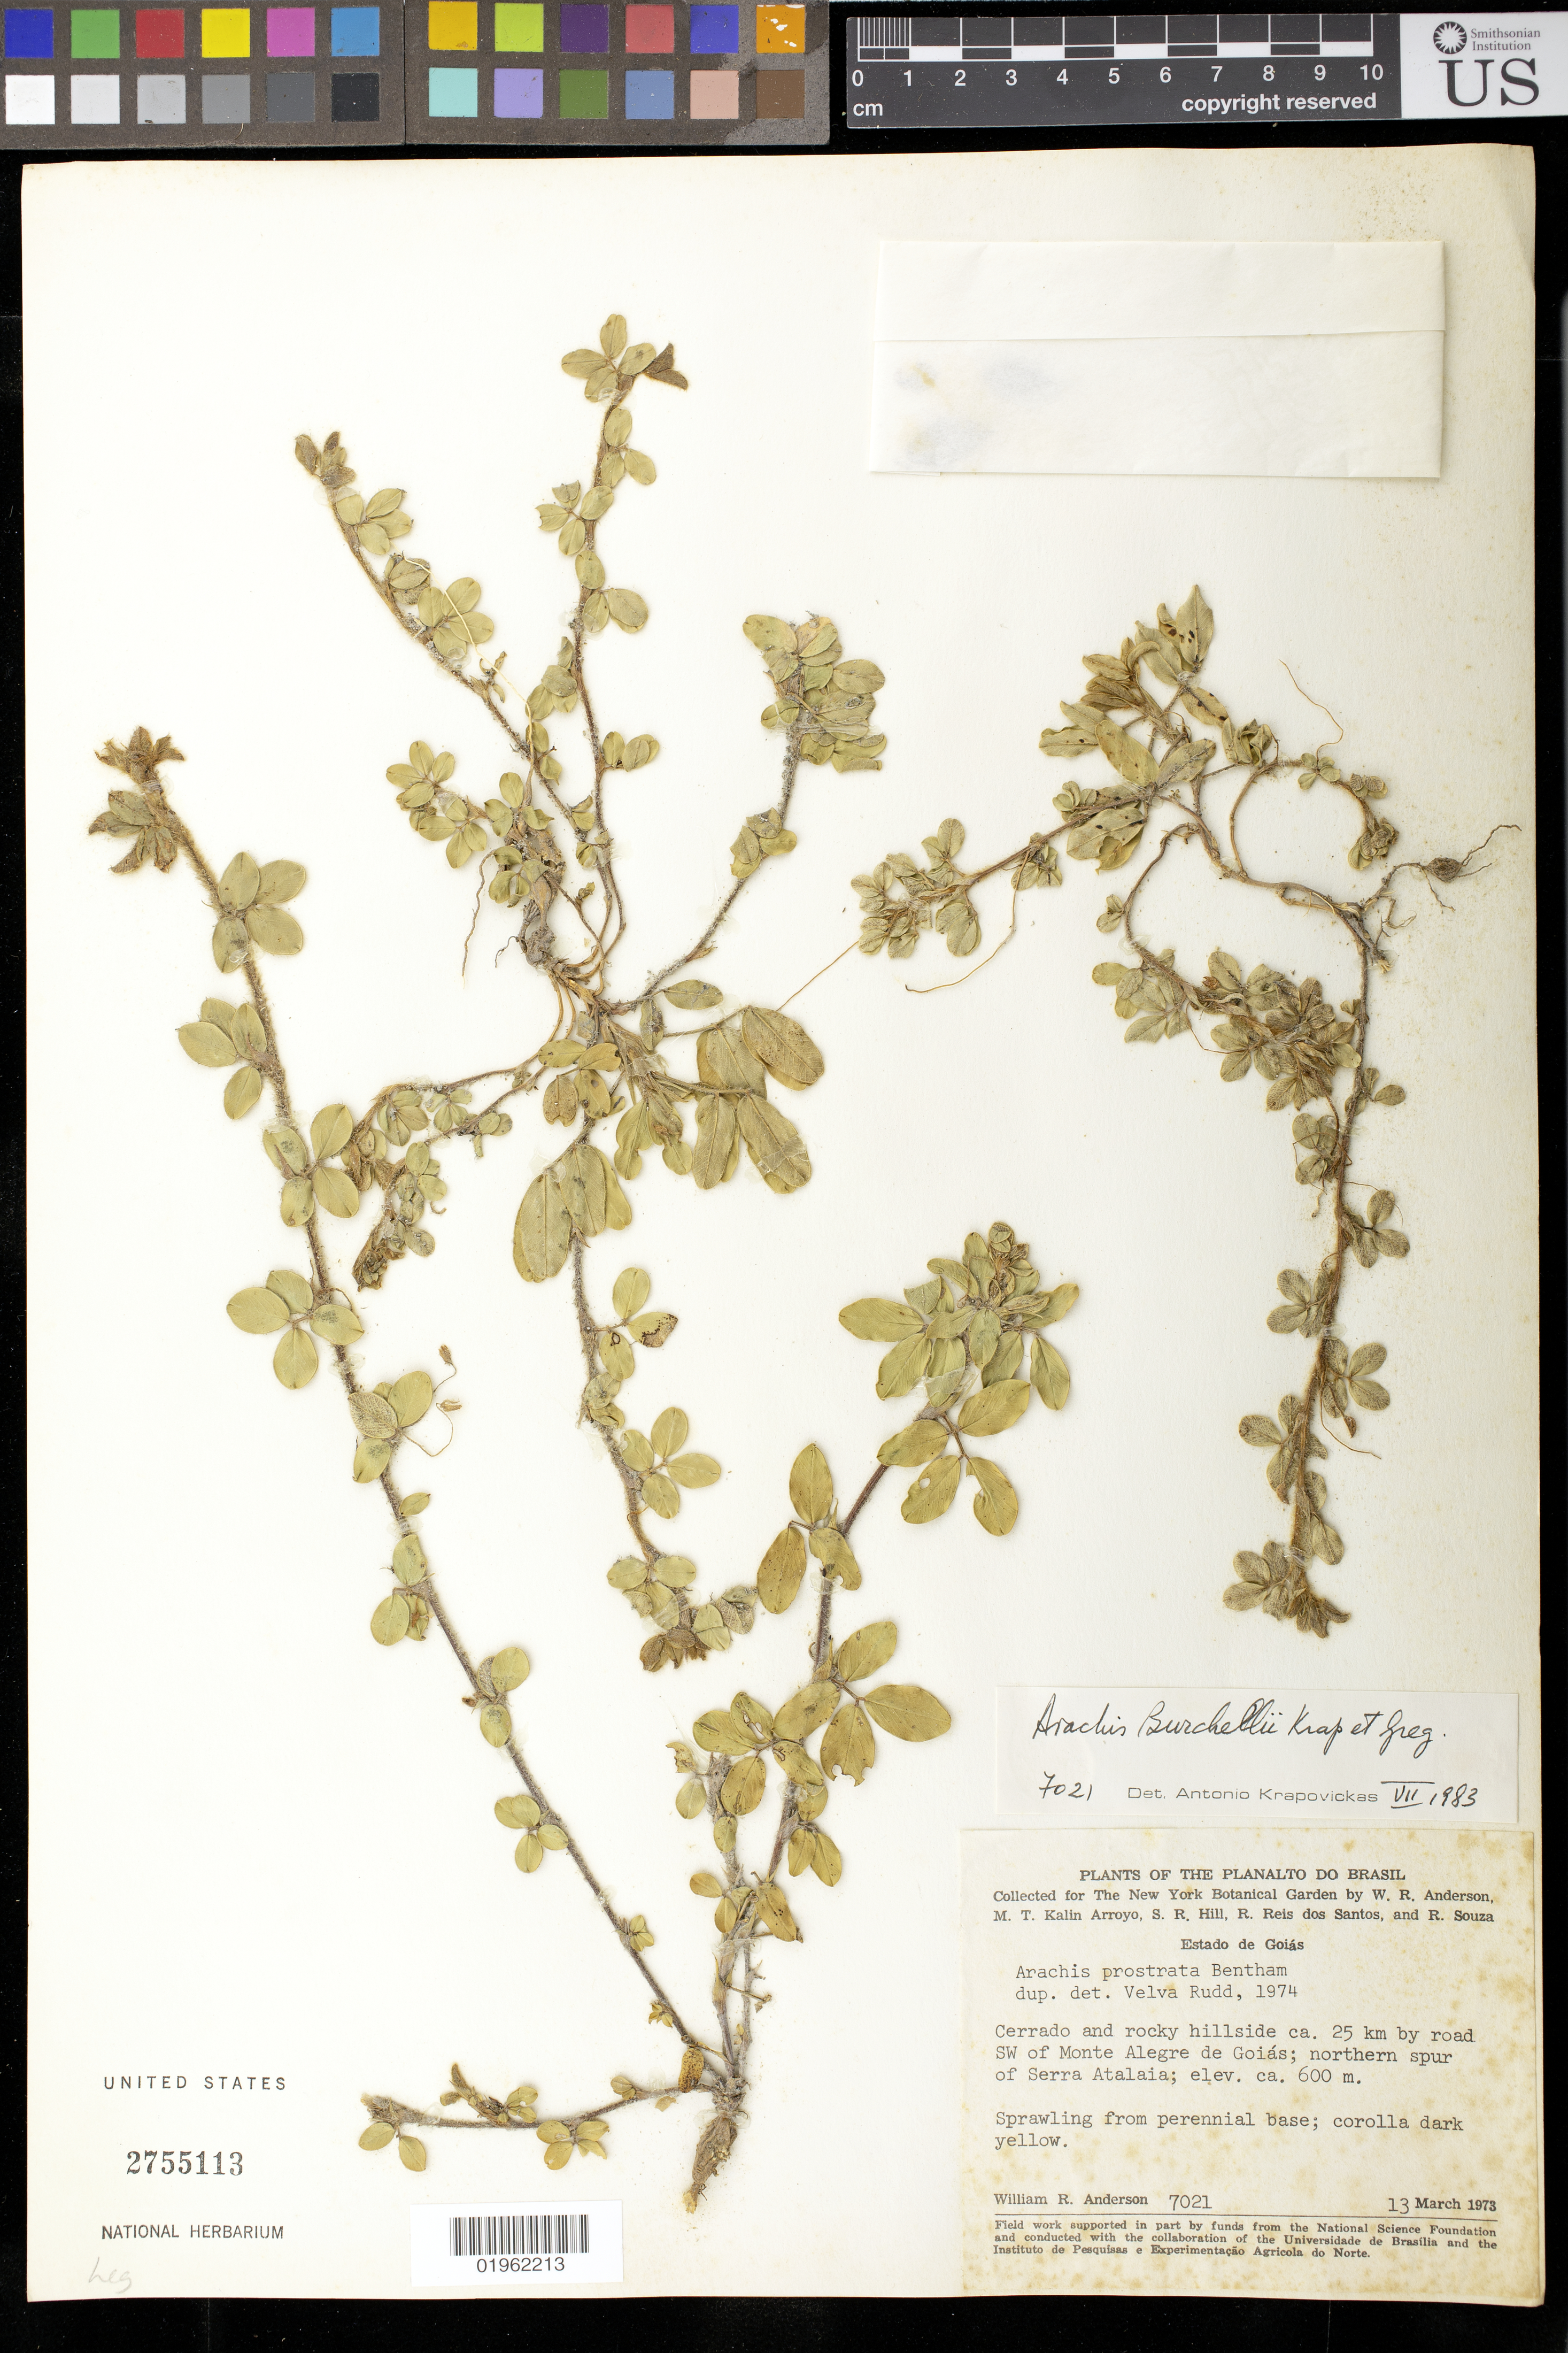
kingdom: Plantae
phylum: Tracheophyta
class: Magnoliopsida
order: Fabales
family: Fabaceae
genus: Arachis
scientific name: Arachis burchellii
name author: Krapov. & W.C. Greg.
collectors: W. R. Anderson, M. T. Kalin Arroyo, S. R. Hill, R. Reis dos Santos & R. Souza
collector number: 7021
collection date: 1973-03-13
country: Brazil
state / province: Goiás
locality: Cerrado and rocly hillside ca. 25 km by road SW of Monte Alegre de Goias; northern spur of Serra Atalaia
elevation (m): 600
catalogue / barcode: US 2755113